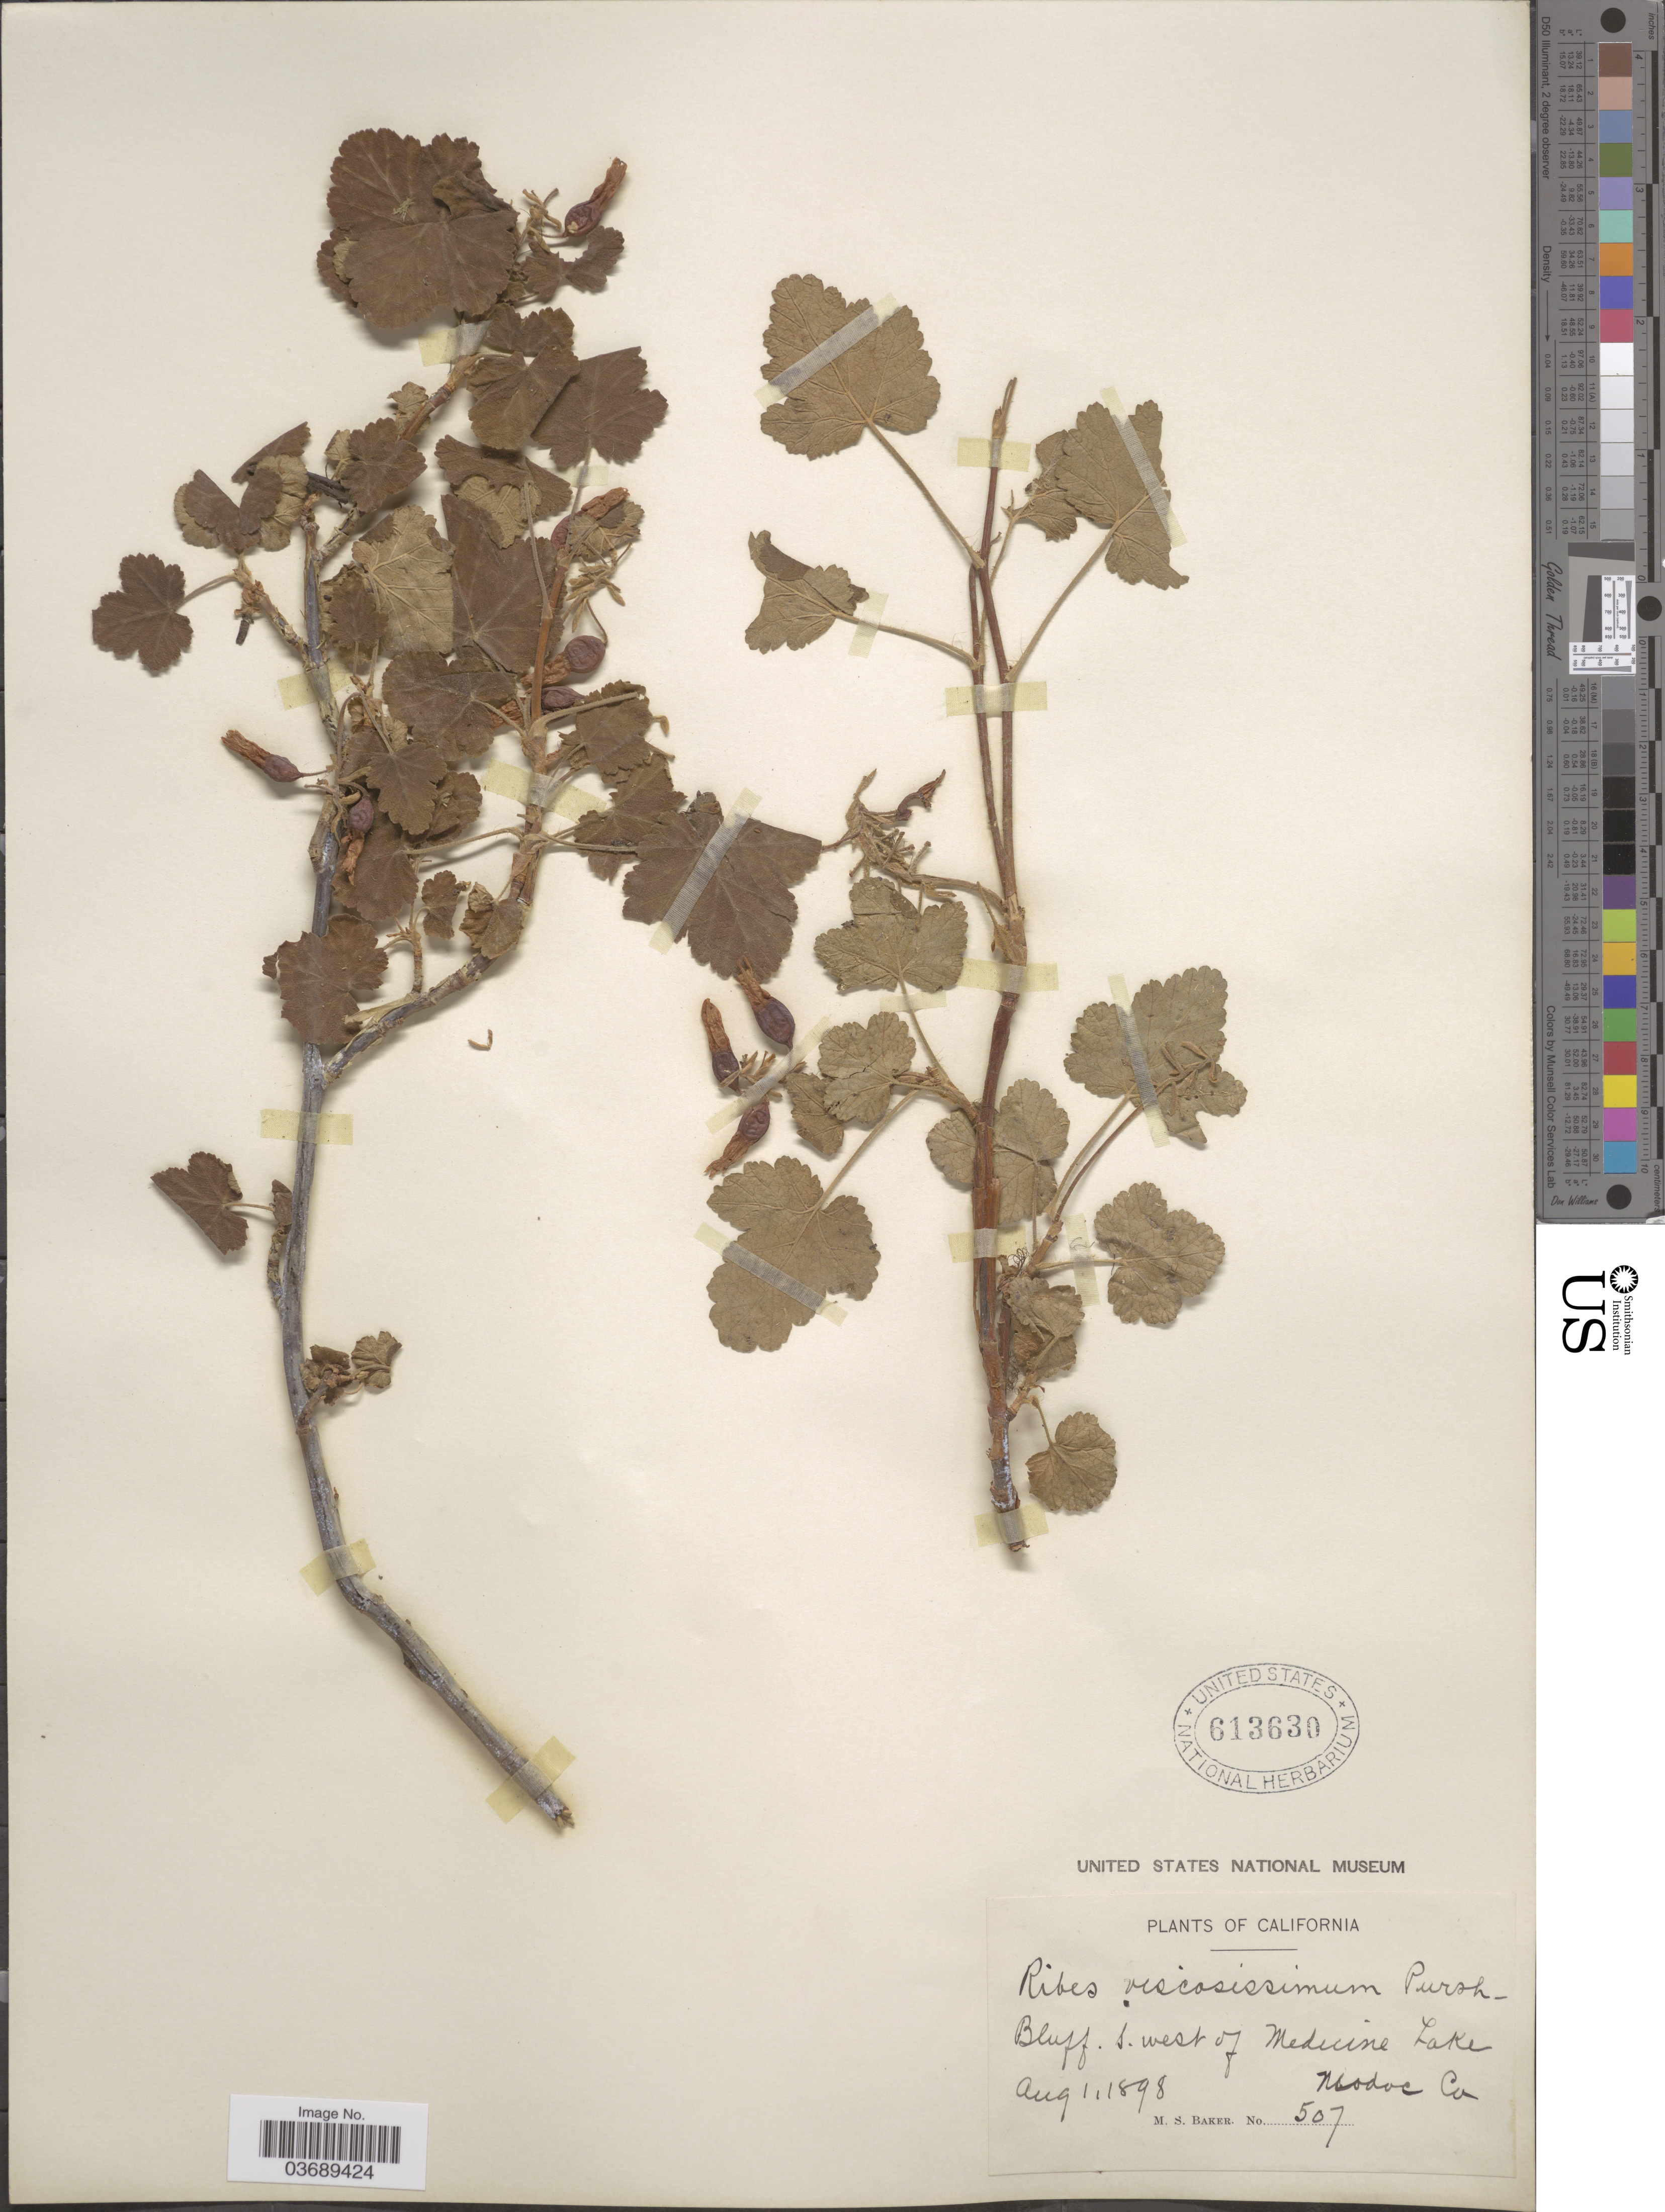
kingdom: Plantae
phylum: Tracheophyta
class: Magnoliopsida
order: Saxifragales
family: Grossulariaceae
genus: Ribes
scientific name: Ribes viscosissimum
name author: Pursh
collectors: M. S. Baker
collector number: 507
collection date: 1898-08-01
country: United States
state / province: California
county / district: Modoc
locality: Bluff S. west of Medicine Lake, Modoc Co.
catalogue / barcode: US 613630